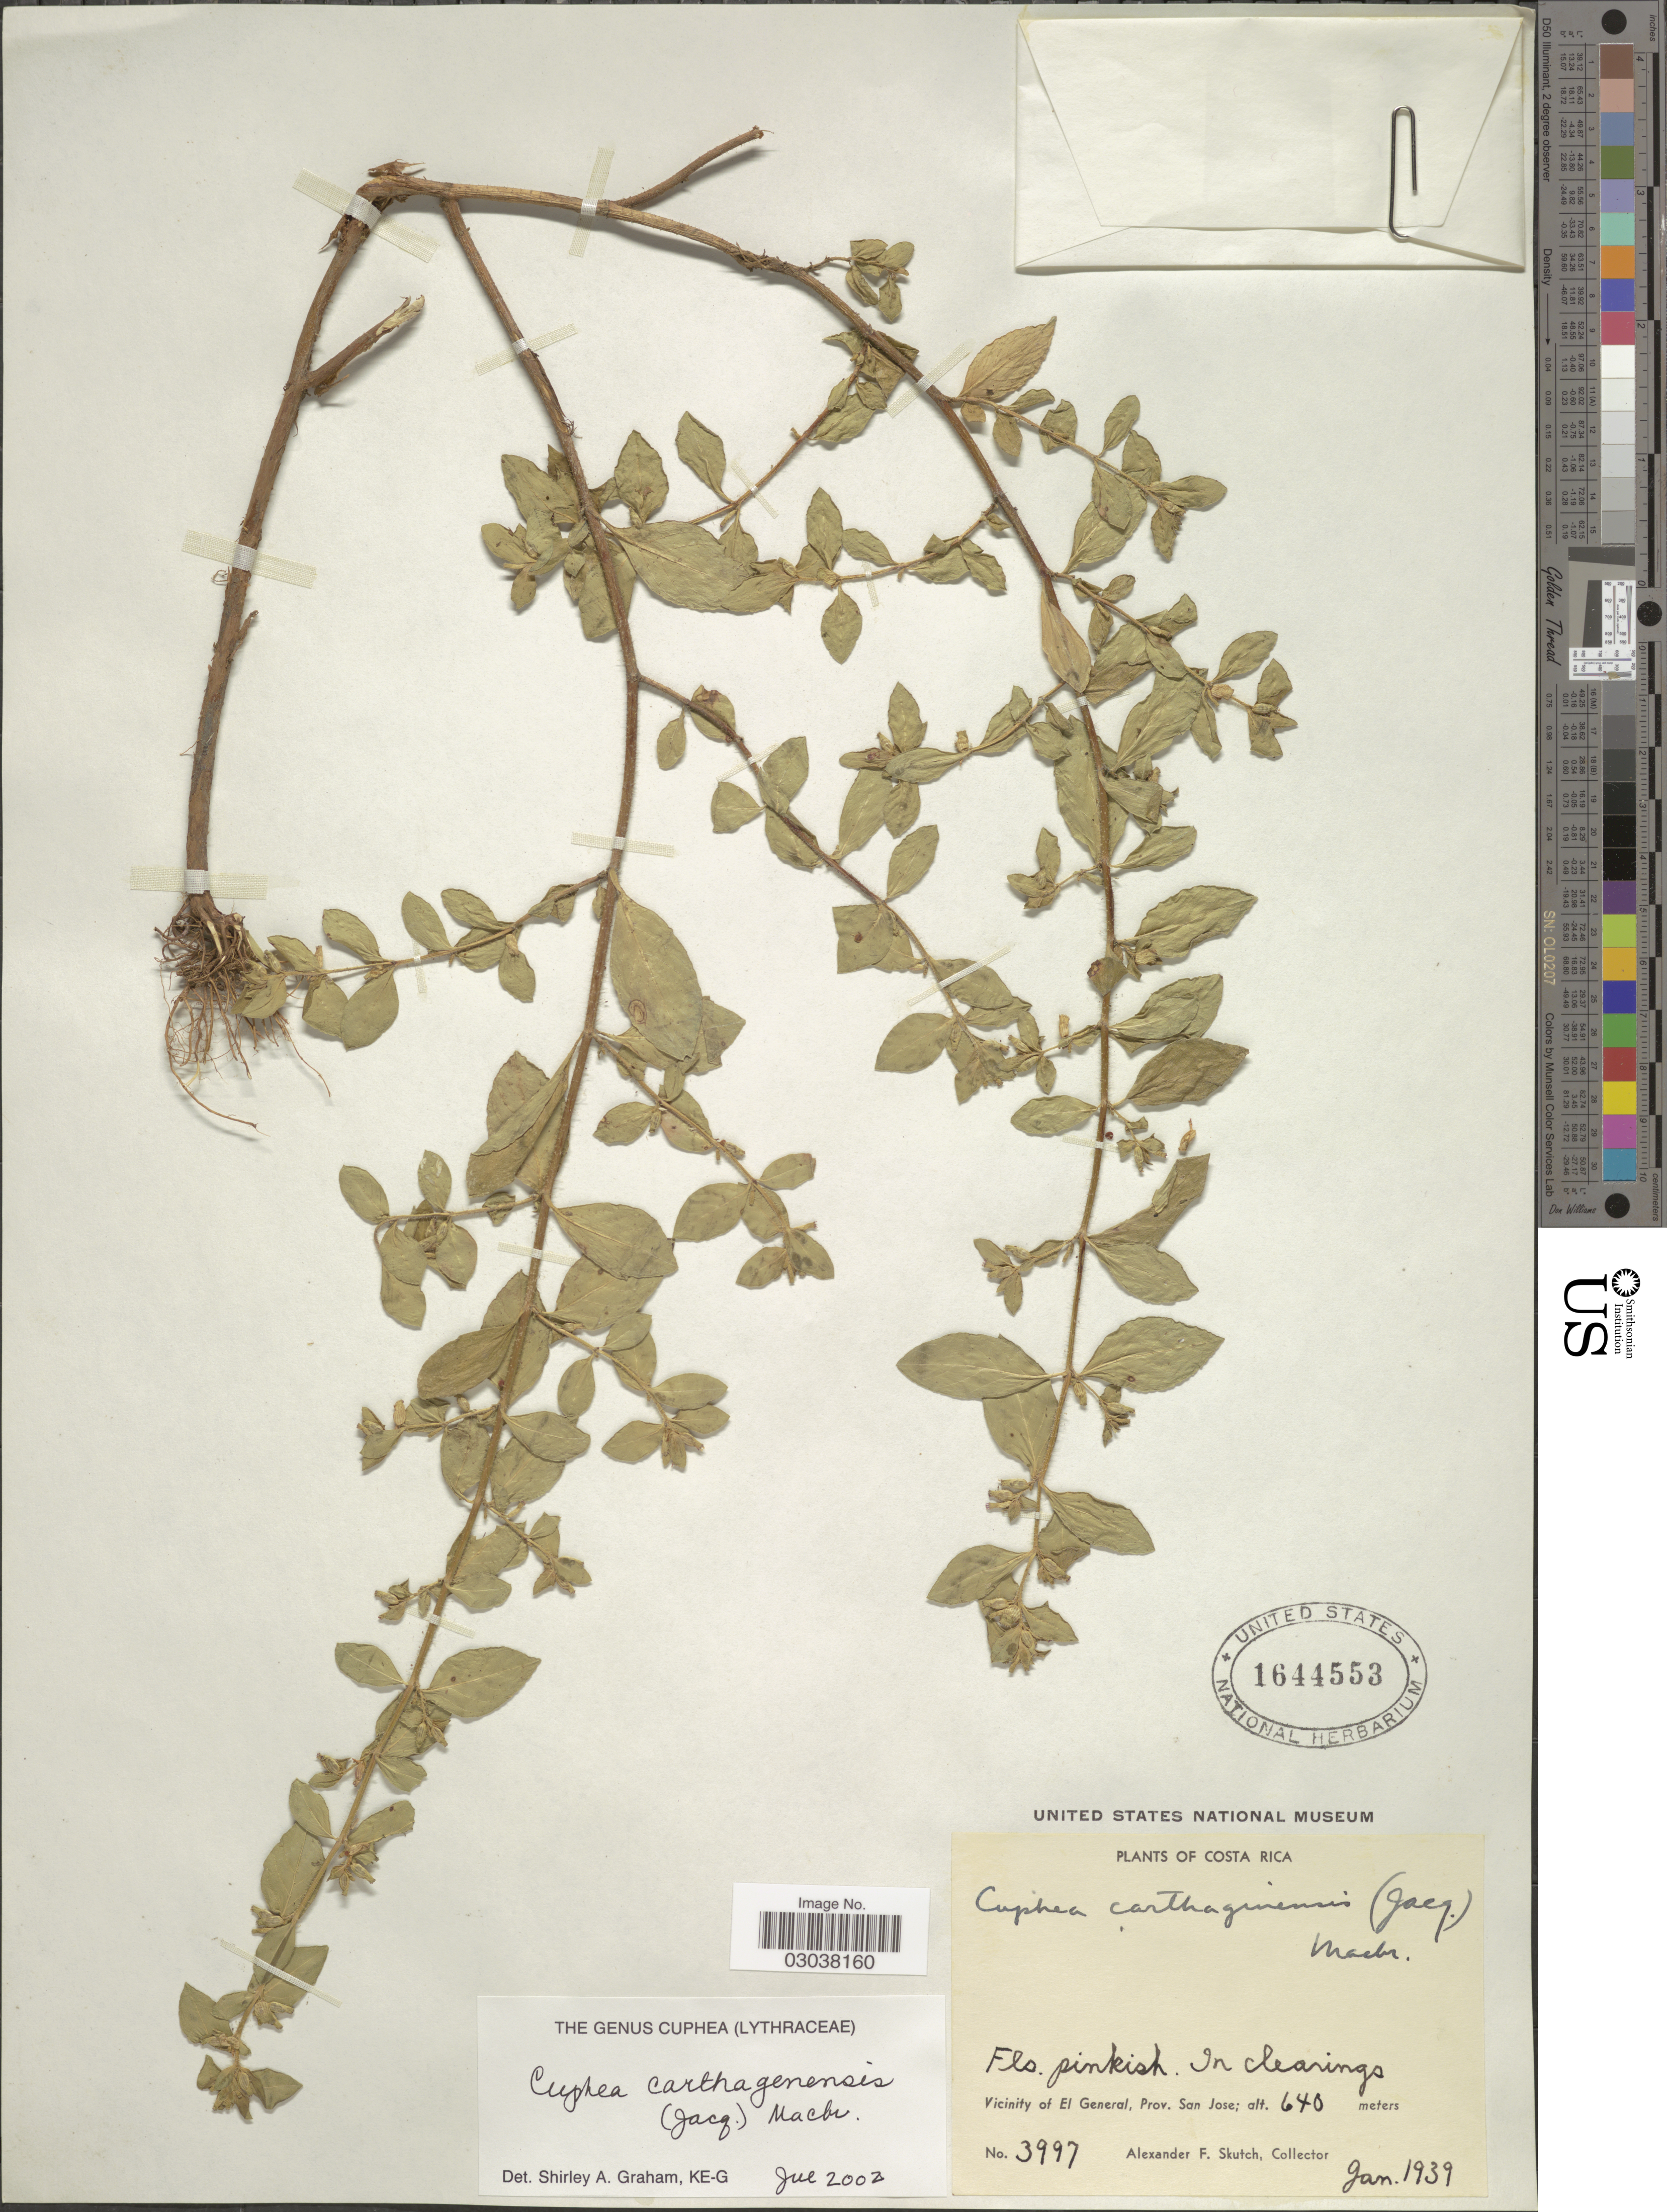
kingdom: Plantae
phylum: Tracheophyta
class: Magnoliopsida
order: Myrtales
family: Lythraceae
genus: Cuphea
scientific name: Cuphea carthagenensis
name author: (Jacq.) J.F. Macbr.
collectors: A. F. Skutch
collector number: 3997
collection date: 1939-01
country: Costa Rica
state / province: San José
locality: In clearings. Vicinity of El General.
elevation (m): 640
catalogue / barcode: US 1644553